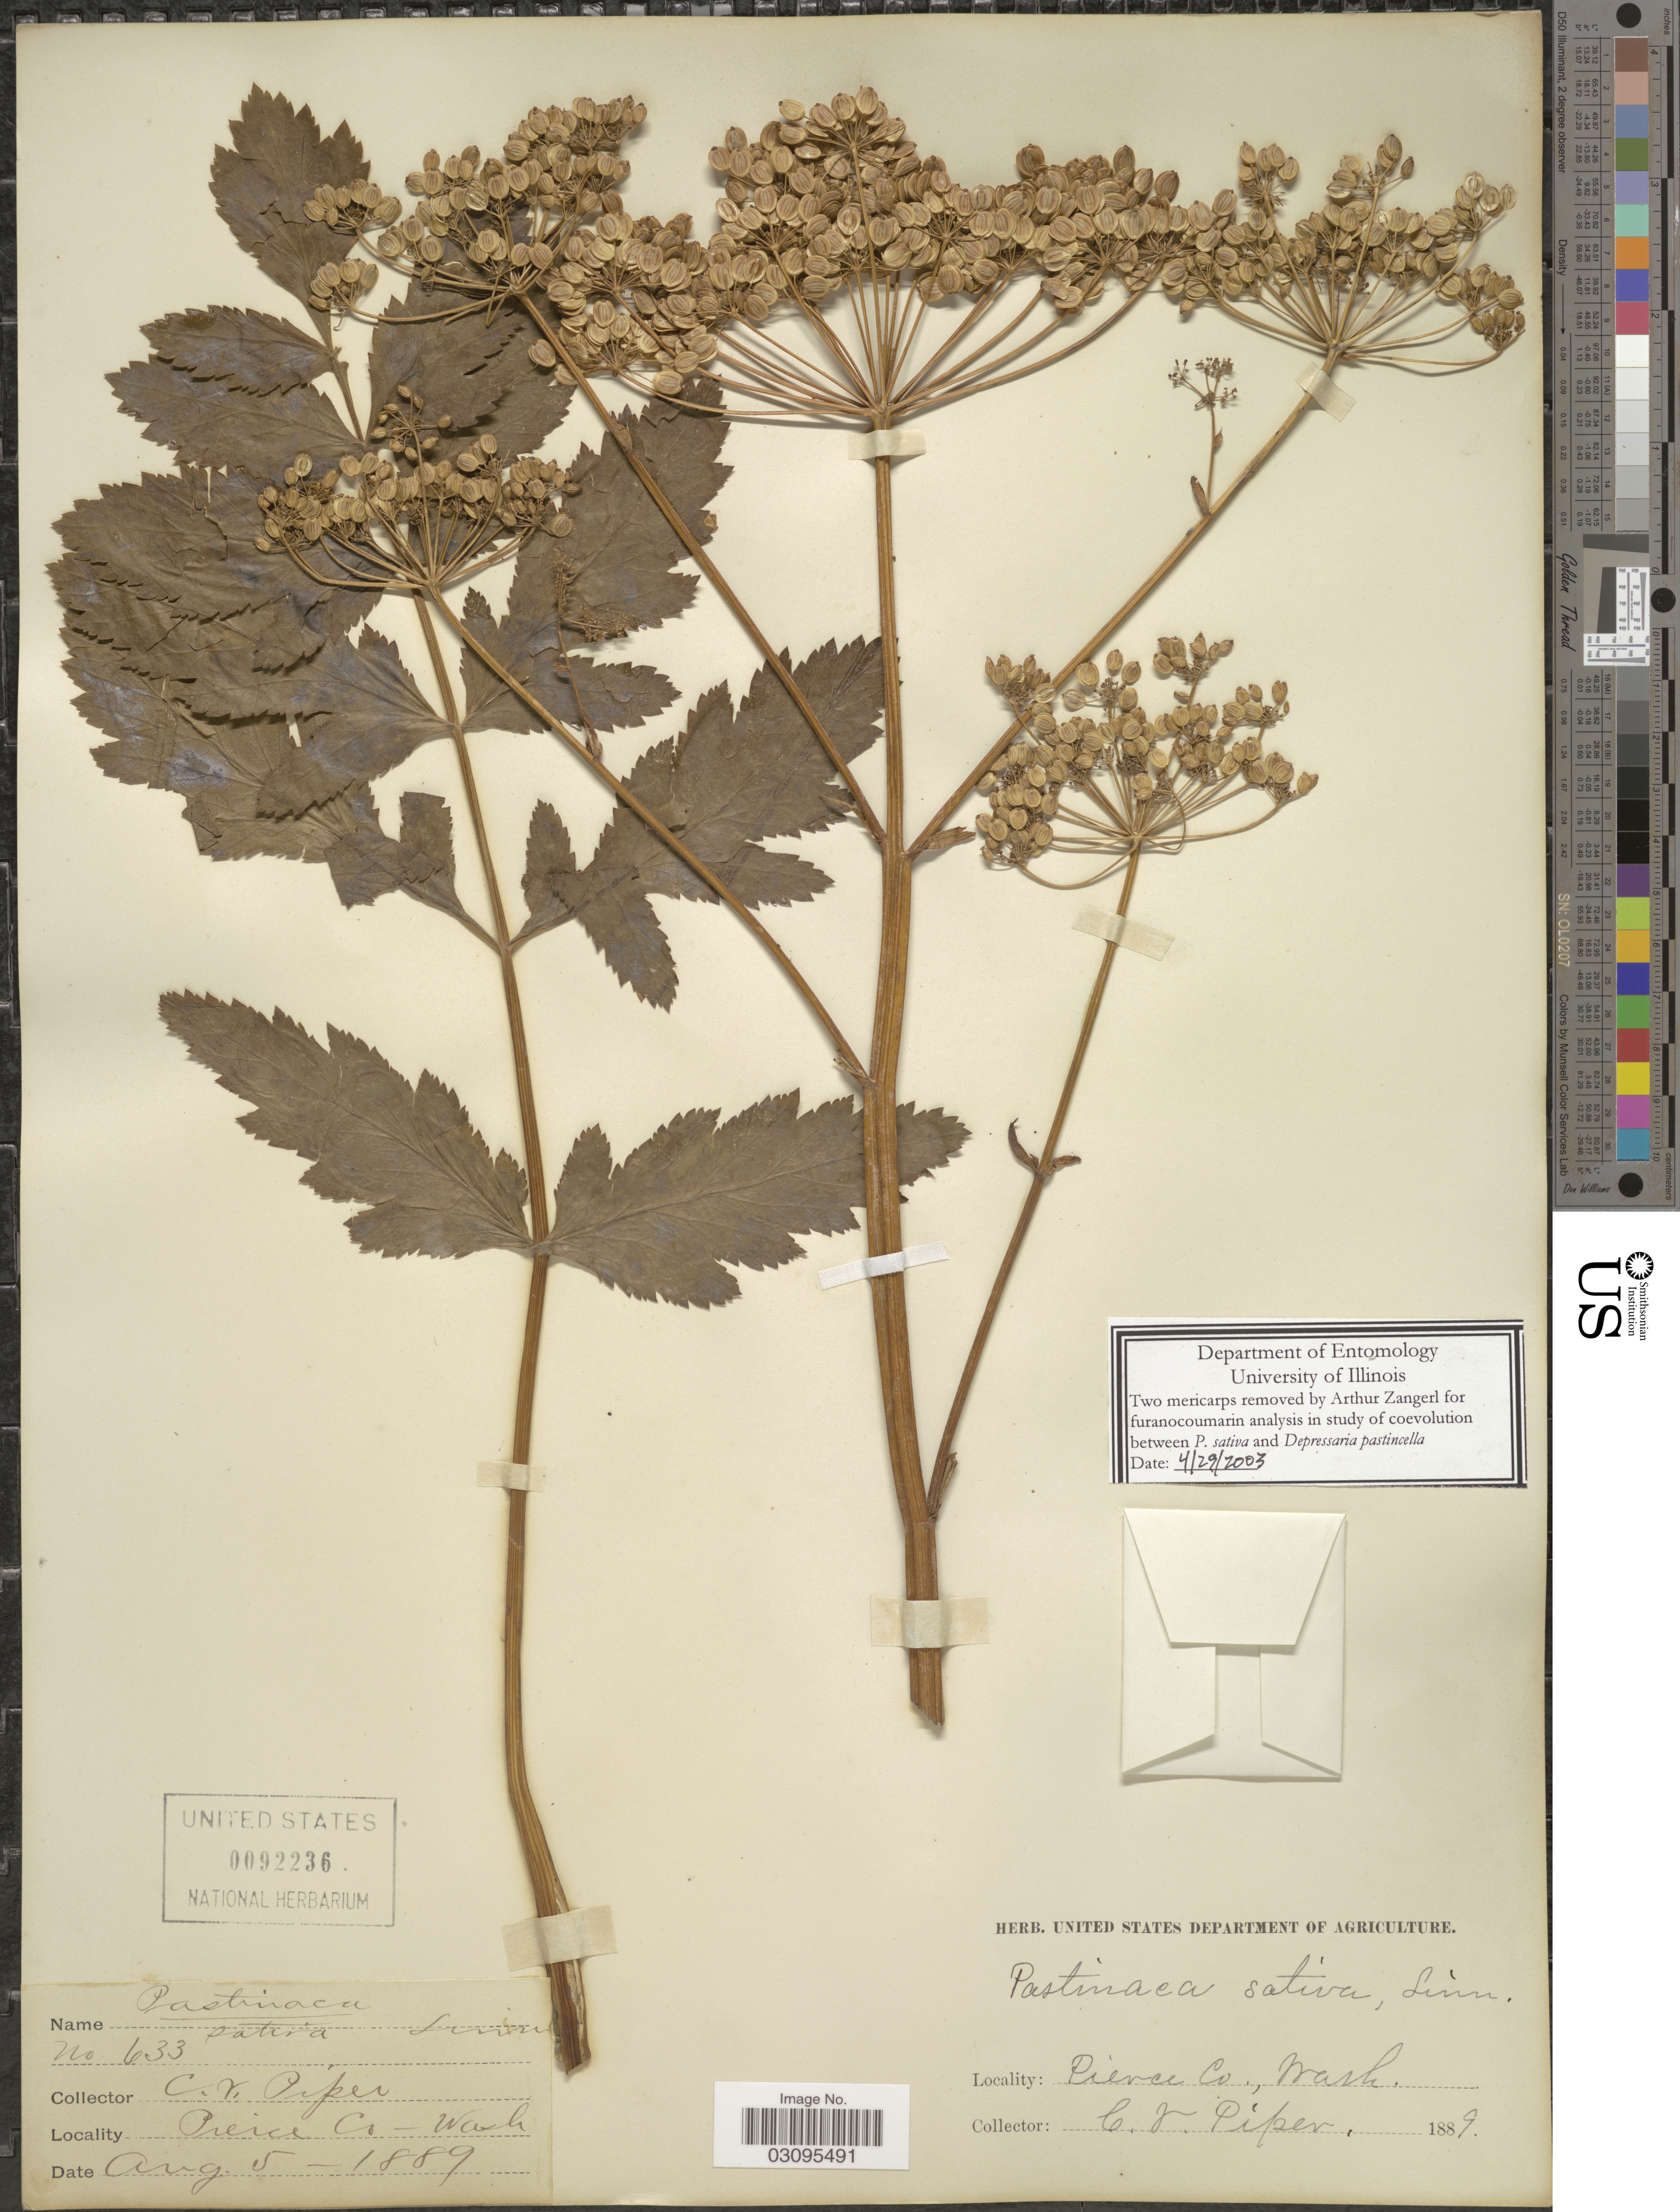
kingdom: Plantae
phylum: Tracheophyta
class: Magnoliopsida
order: Apiales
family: Apiaceae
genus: Pastinaca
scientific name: Pastinaca sativa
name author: L.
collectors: C. V. Piper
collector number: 633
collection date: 1889-08-05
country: United States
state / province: Washington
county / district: Pierce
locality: Pierce Co.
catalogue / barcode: US 92236